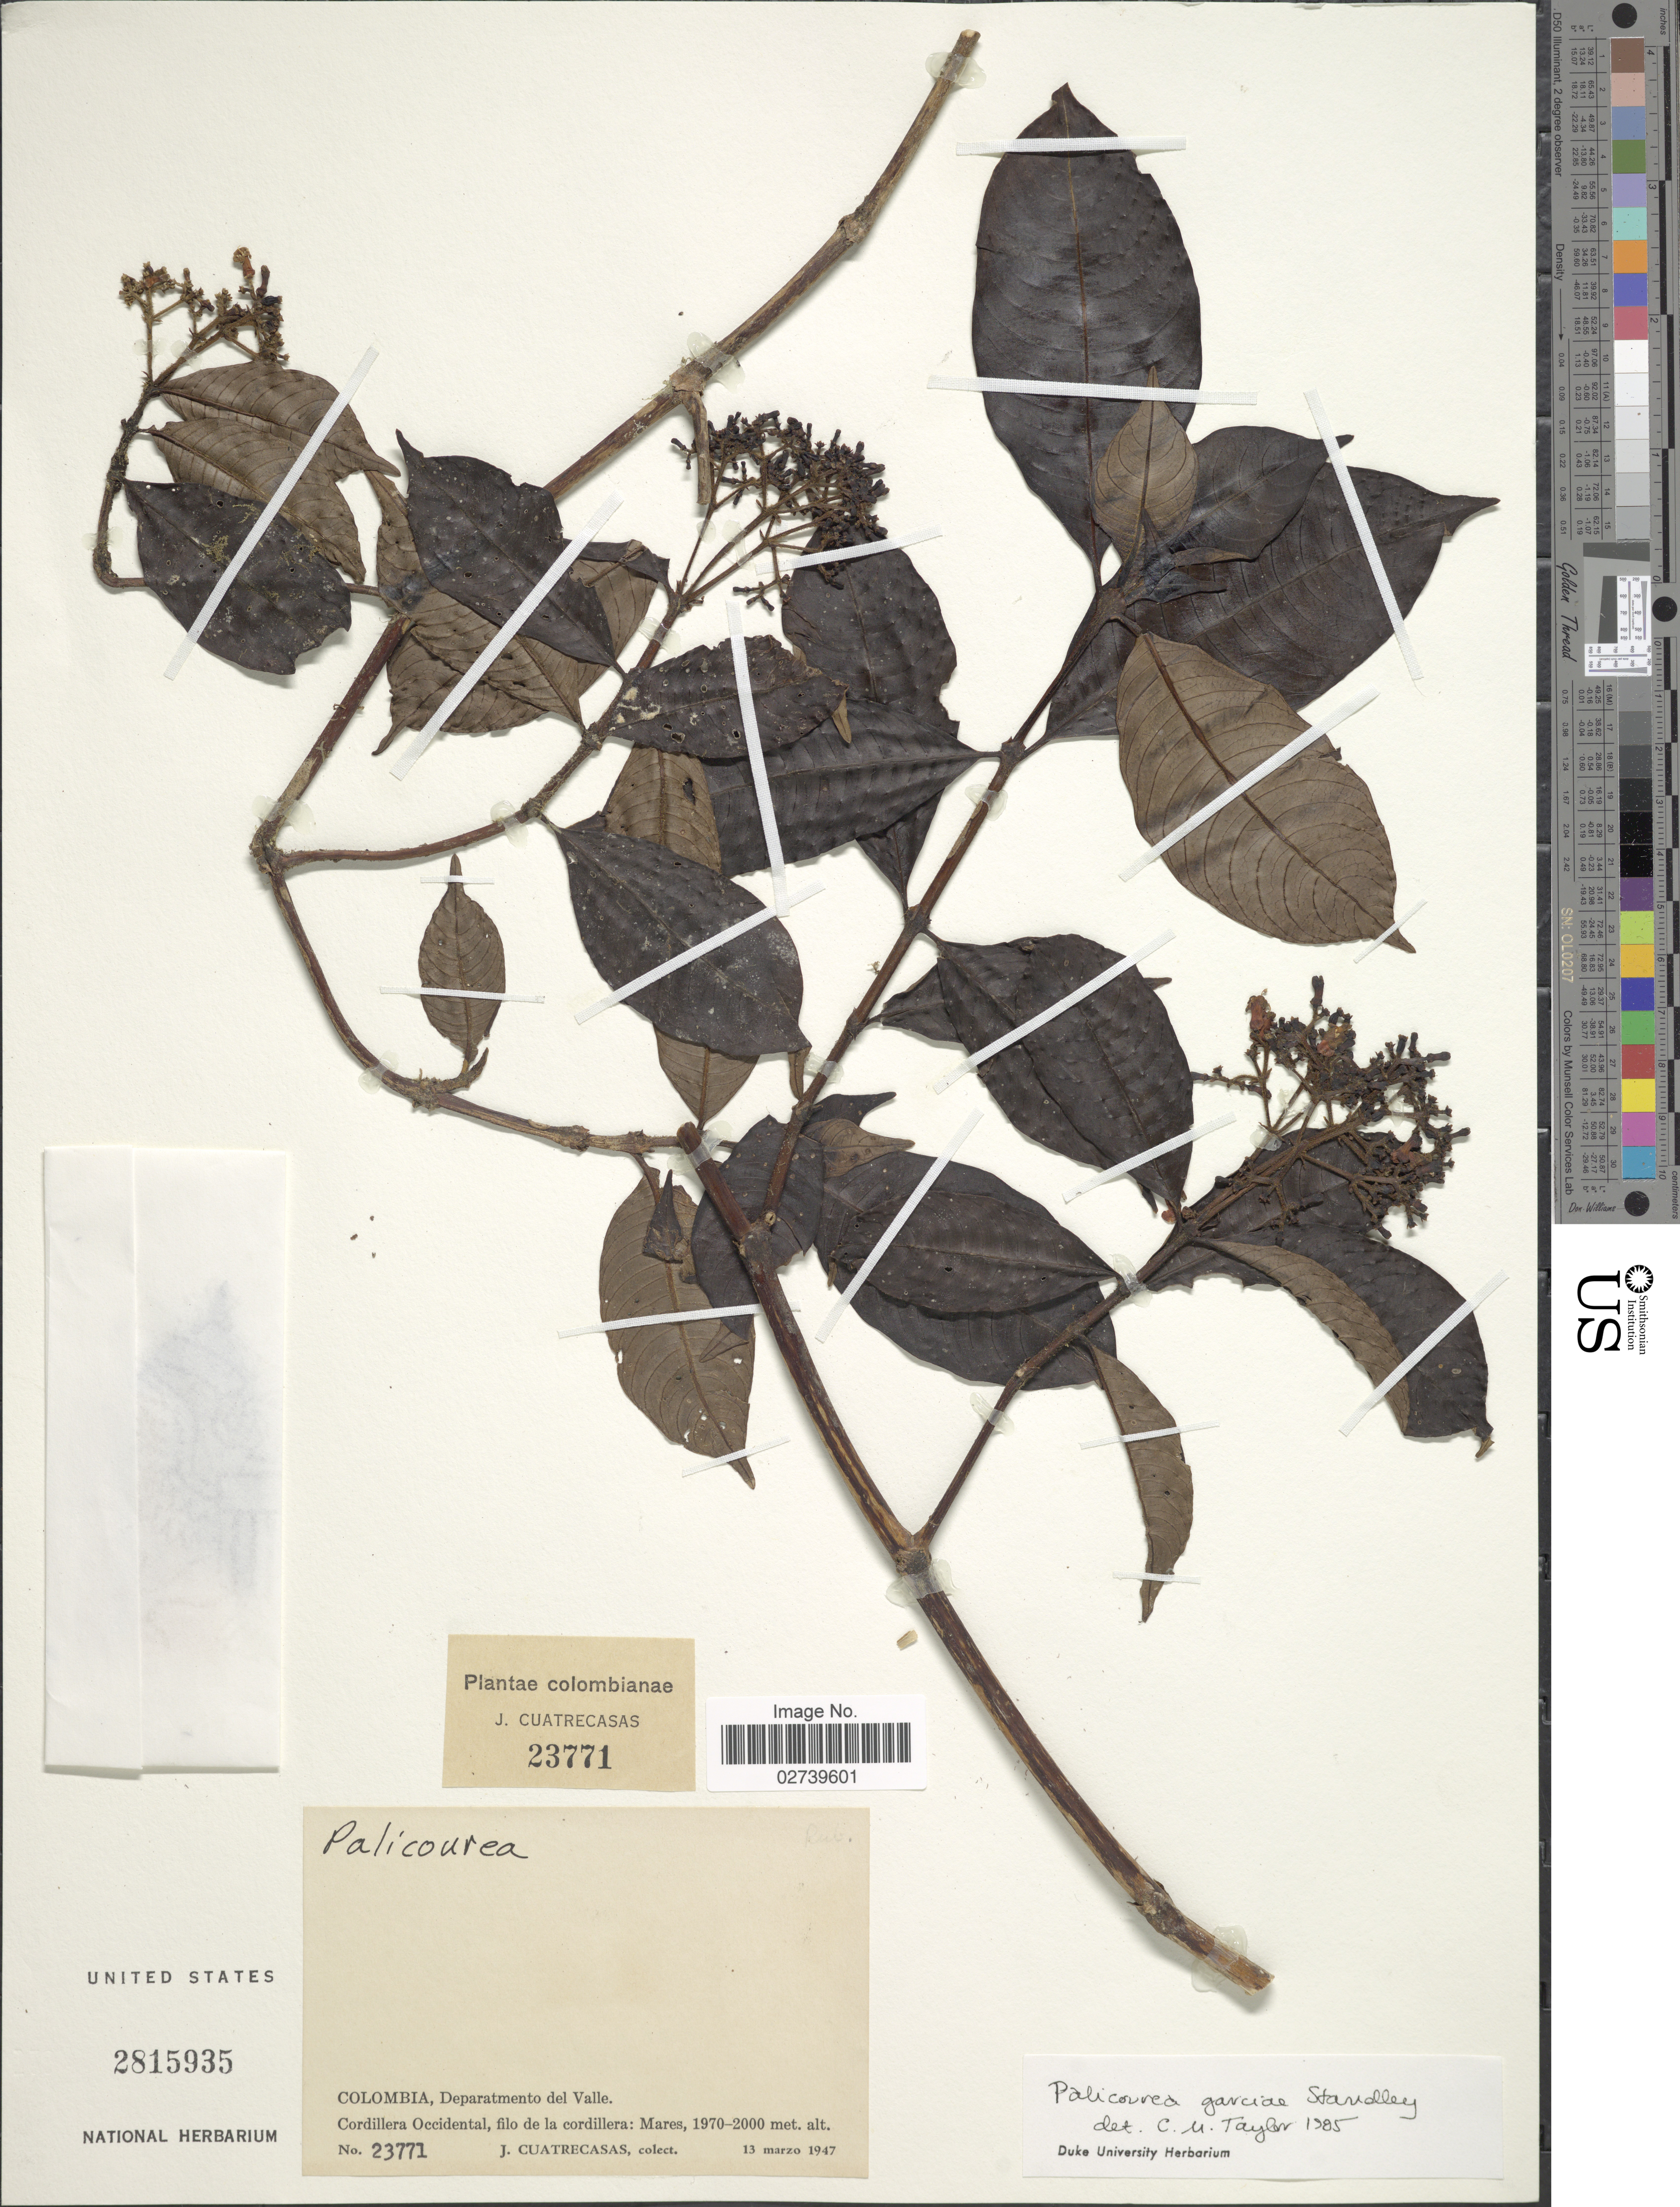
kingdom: Plantae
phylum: Tracheophyta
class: Magnoliopsida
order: Gentianales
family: Rubiaceae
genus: Palicourea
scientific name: Palicourea garciae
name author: Standl.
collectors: J. Cuatrecasas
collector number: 23771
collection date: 1947-03-13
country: Colombia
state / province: Valle del Cauca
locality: Colombianae, Departamento del Valle, Cordillera Occidental, filo de la cordillera: Mares.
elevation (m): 1970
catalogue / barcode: US 2815935